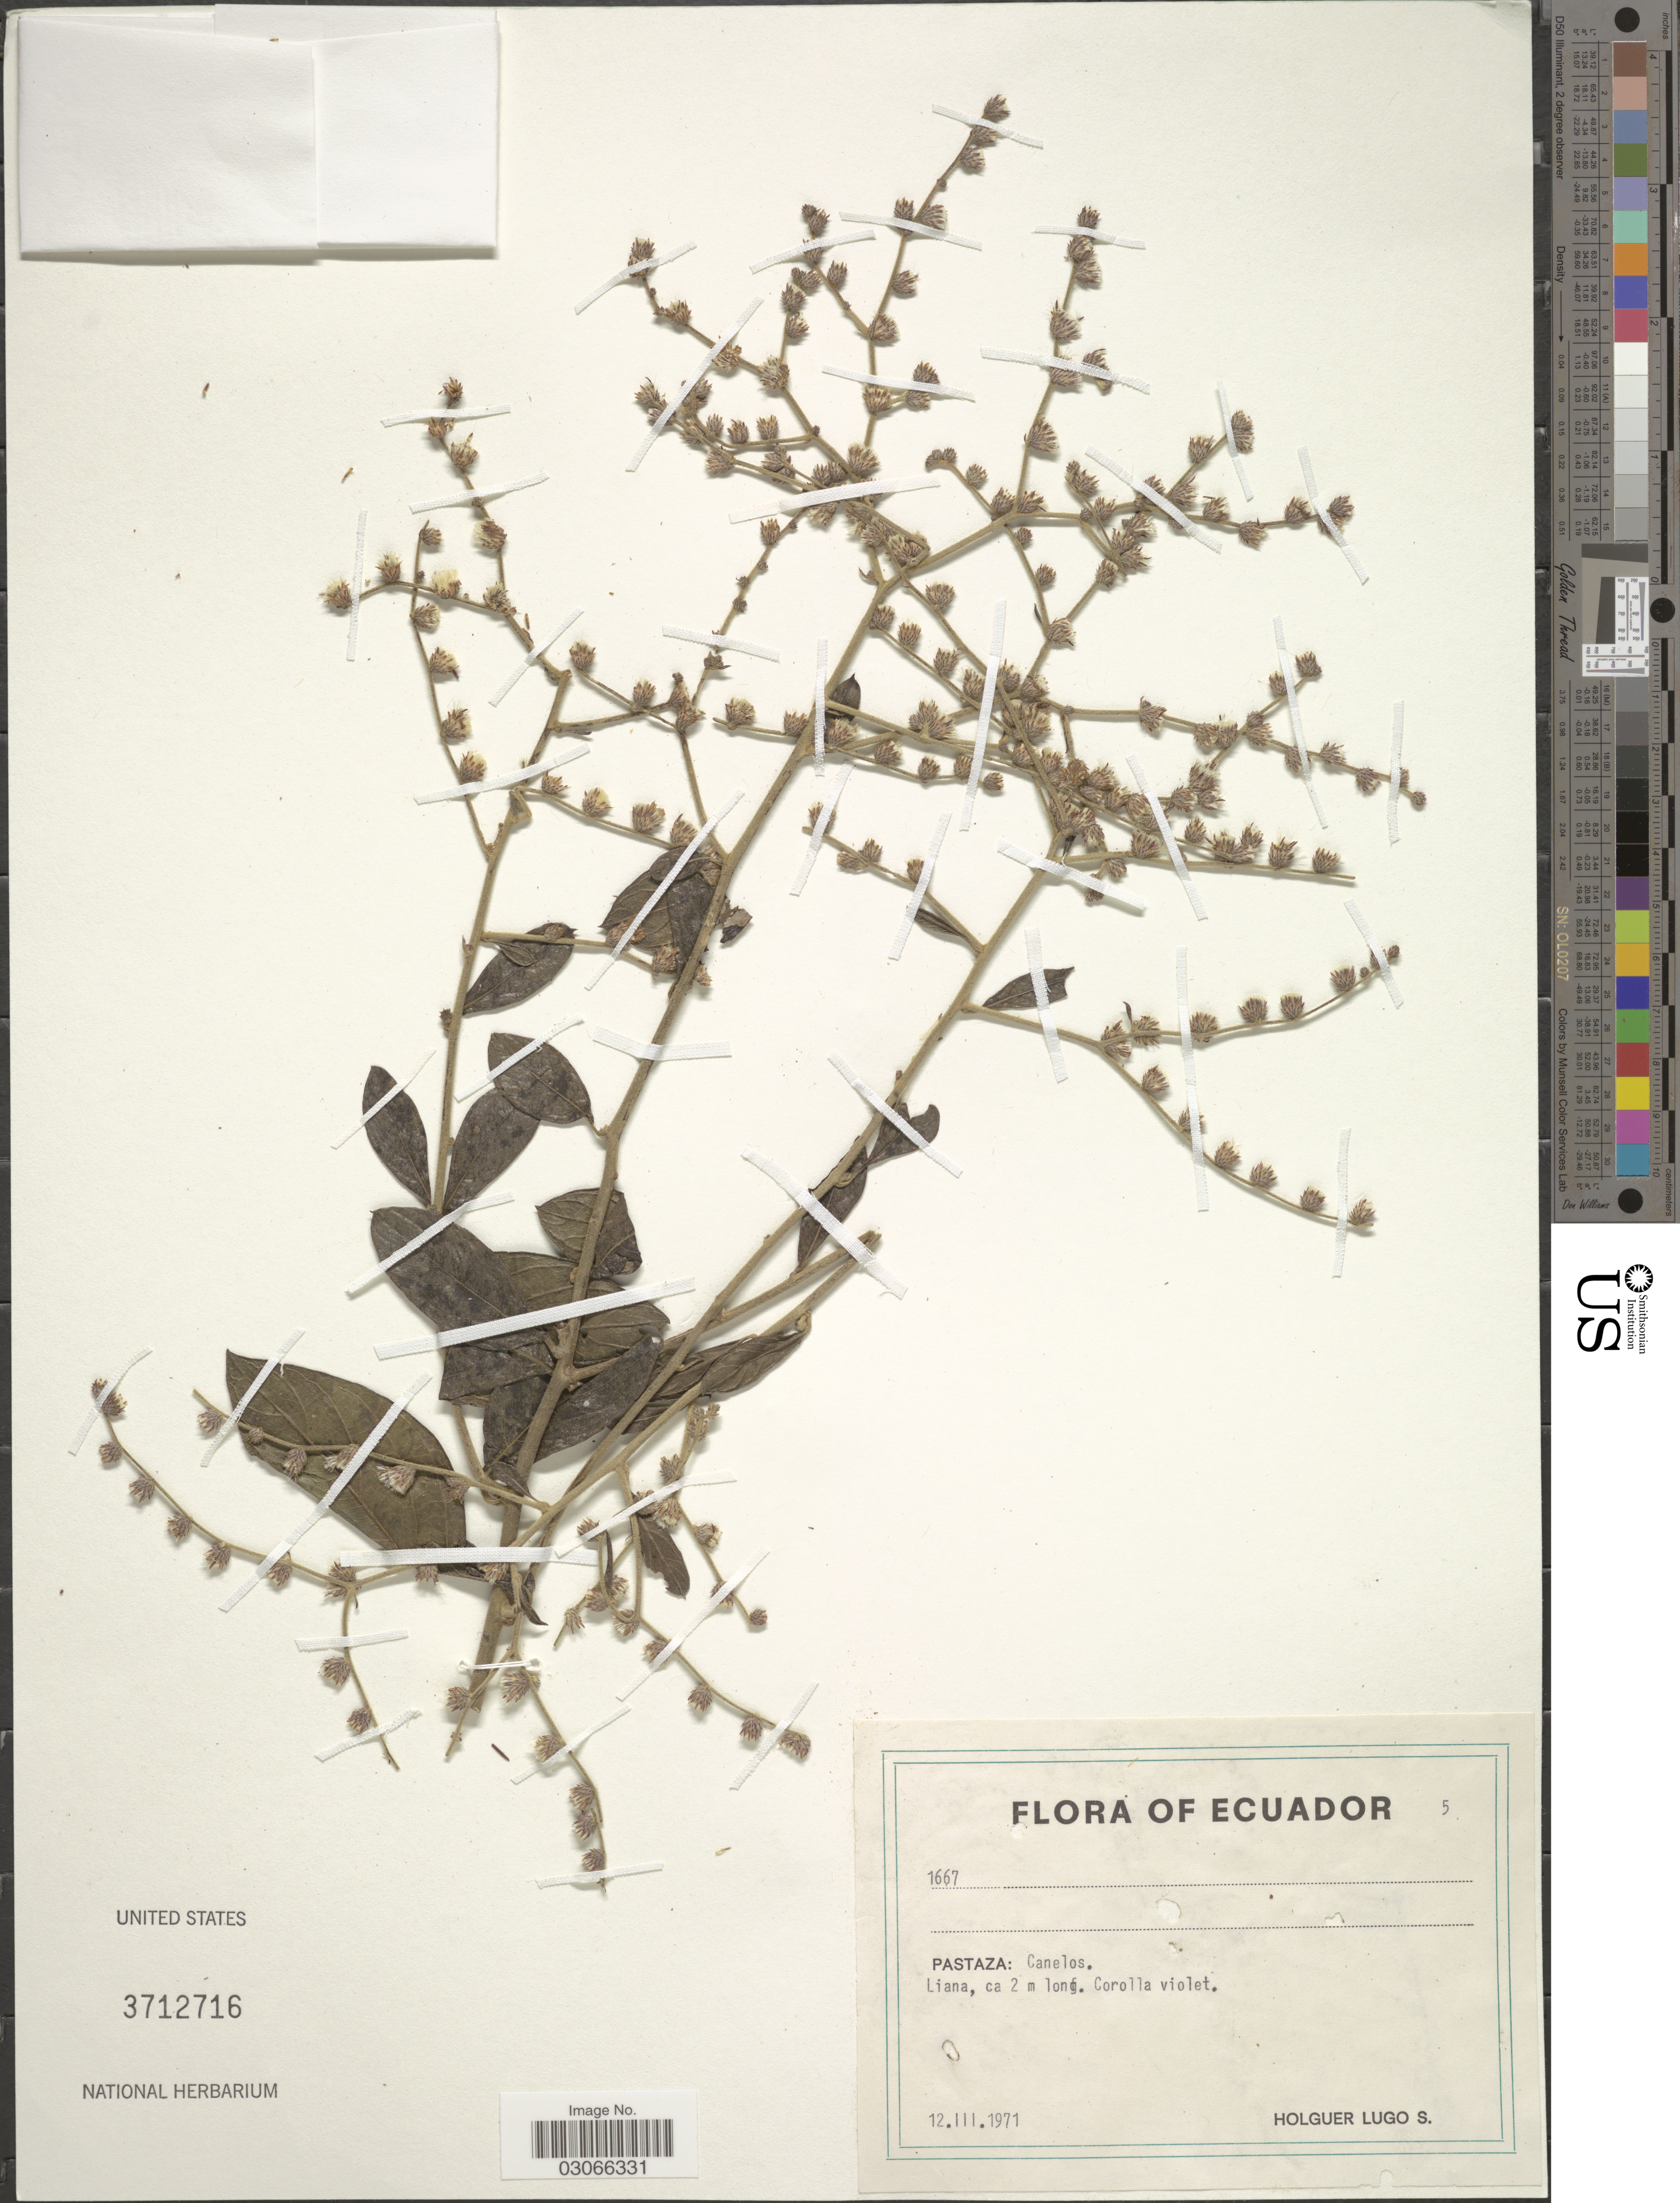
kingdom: Plantae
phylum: Tracheophyta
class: Magnoliopsida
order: Asterales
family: Asteraceae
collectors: H. Lugo S.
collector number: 1667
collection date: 1971-03-12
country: Ecuador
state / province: Pastaza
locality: Canelos.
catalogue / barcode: US 3712716